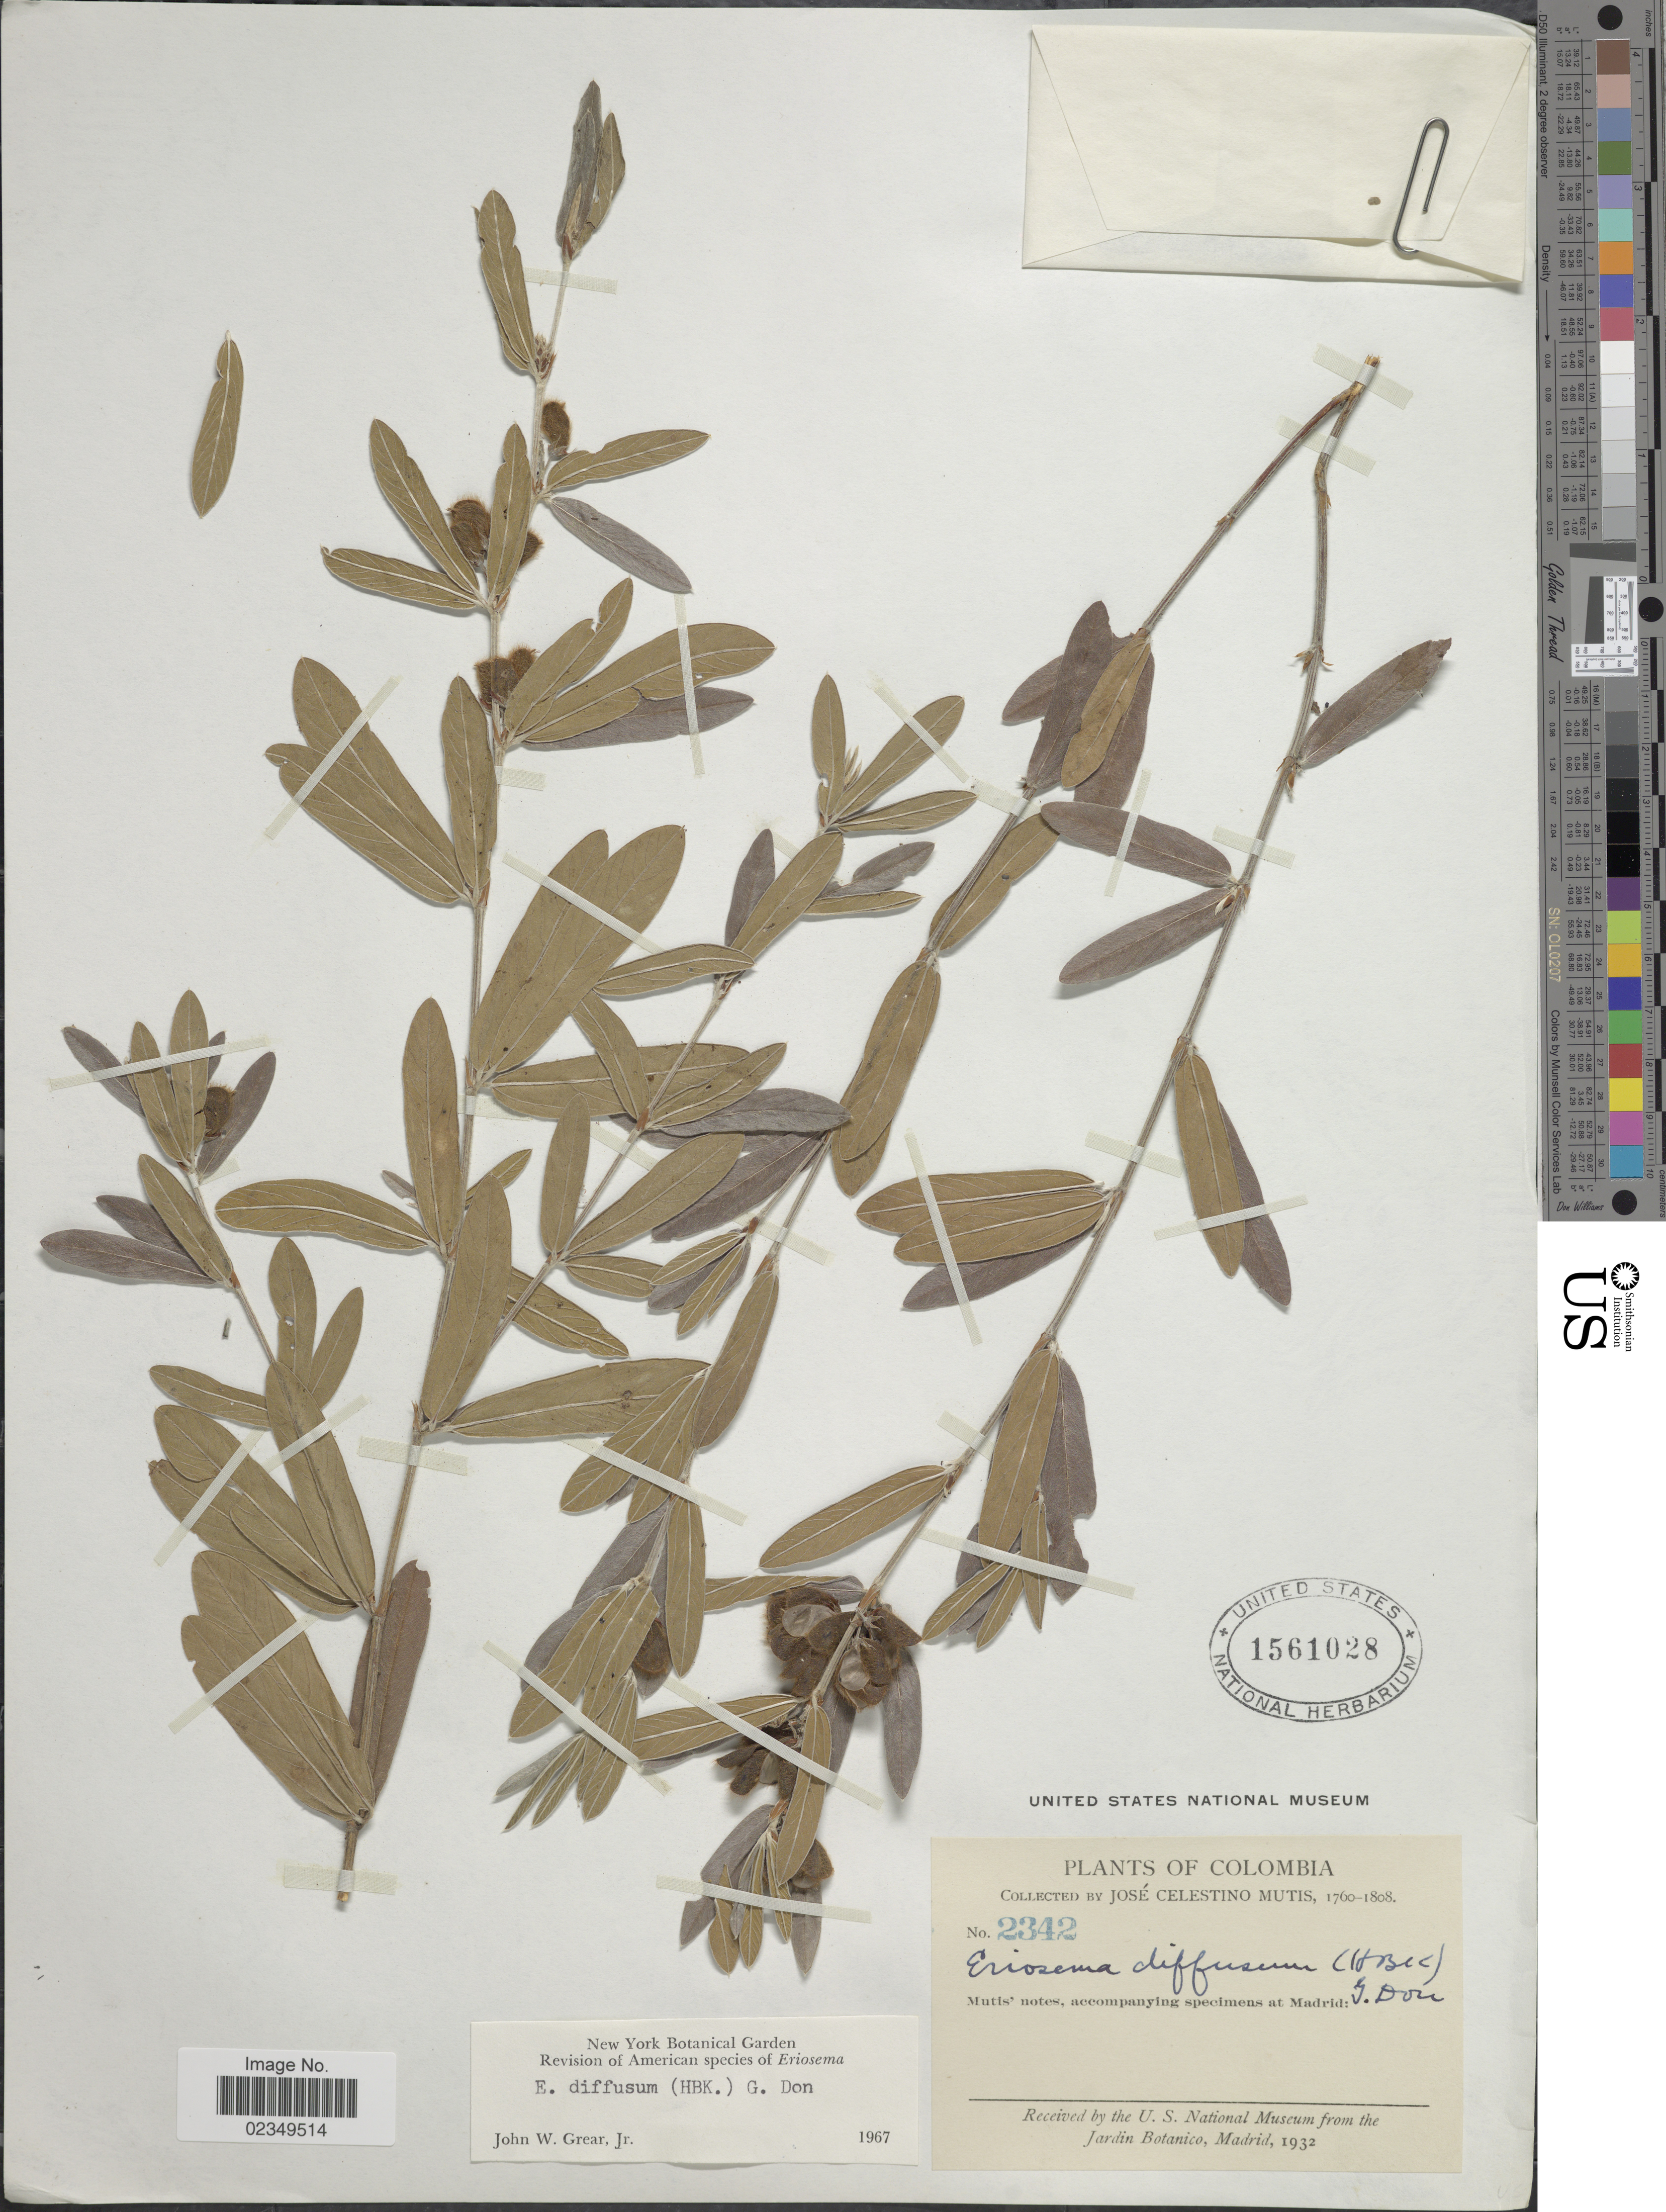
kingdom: Plantae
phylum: Tracheophyta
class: Magnoliopsida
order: Fabales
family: Fabaceae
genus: Eriosema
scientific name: Eriosema diffusum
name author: (Kunth) G. Don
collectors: J. C. B. Mutis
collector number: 2342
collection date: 1760/1808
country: Colombia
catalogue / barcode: US 1561028